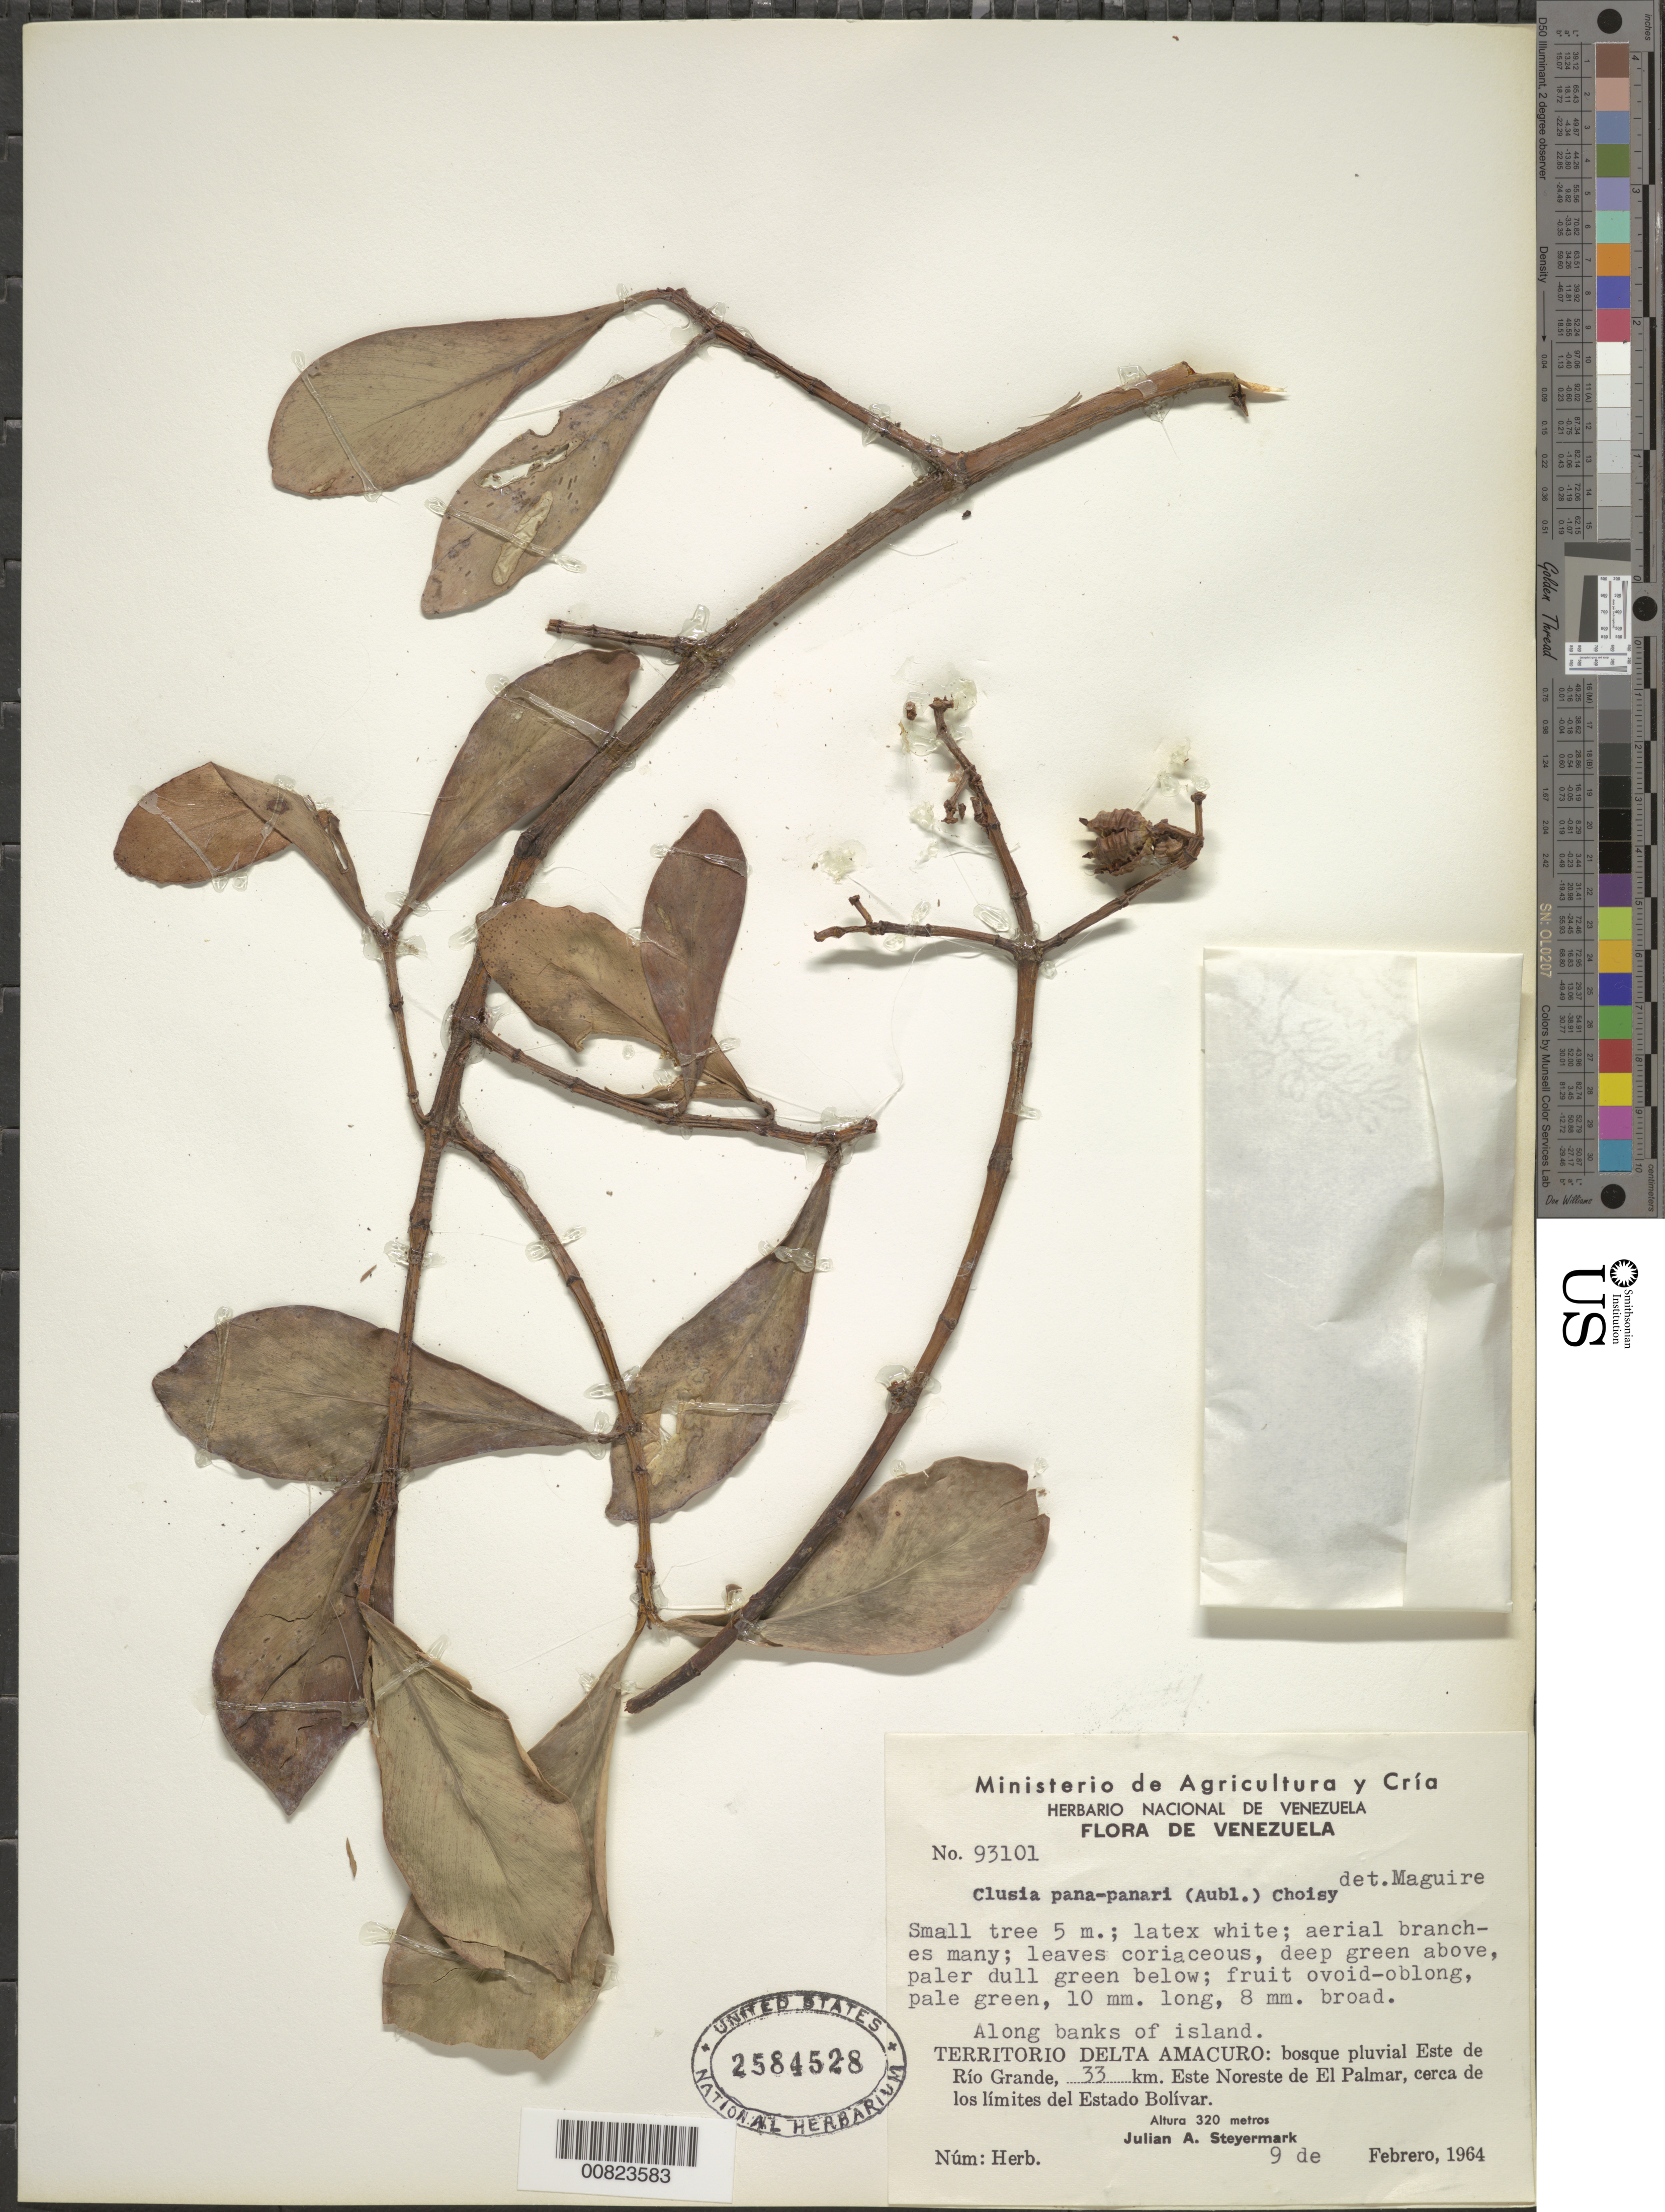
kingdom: Plantae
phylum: Tracheophyta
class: Magnoliopsida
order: Malpighiales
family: Clusiaceae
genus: Clusia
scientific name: Clusia panapanari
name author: (Aubl.) Choisy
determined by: Maguire, Bassett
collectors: J. Steyermark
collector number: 93101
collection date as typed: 9-Feb-64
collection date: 1964-02-09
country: Venezuela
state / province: Delta Amacuro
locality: Este de Río Grande, 33 km ENE de El Palmar, cerca de los limites del Estado Bolívar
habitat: Banks of island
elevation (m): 320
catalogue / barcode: US 2584528